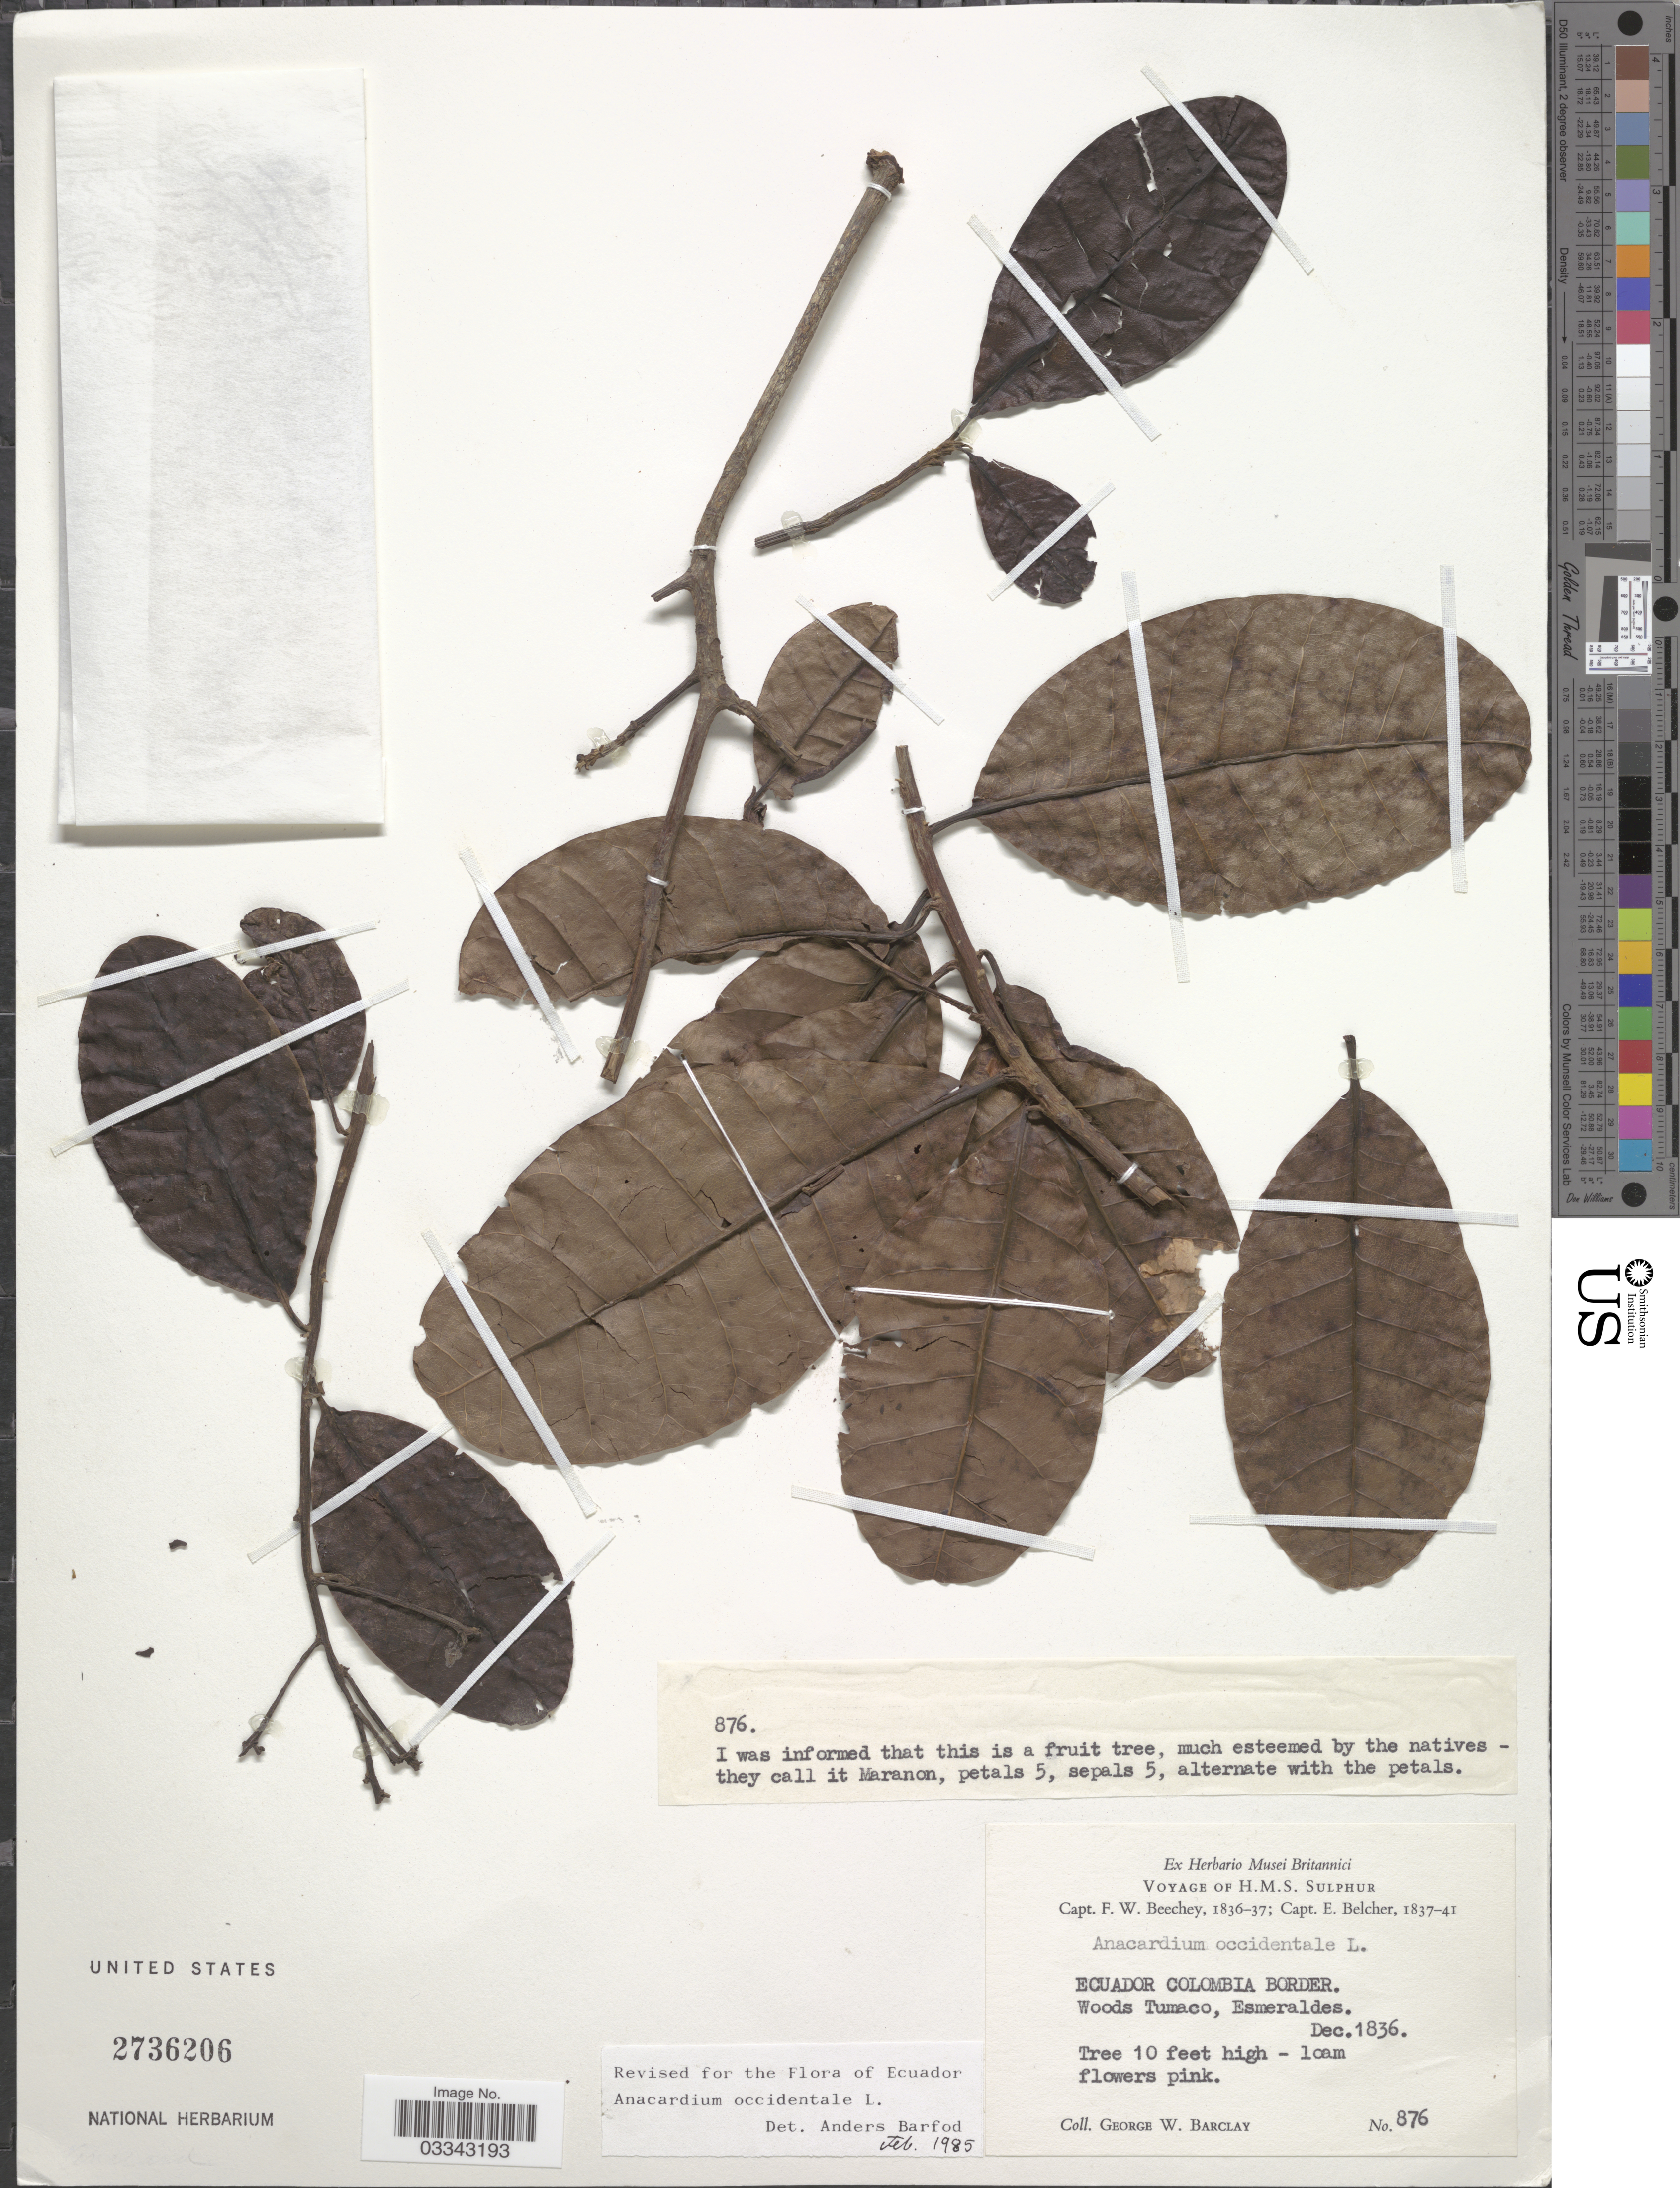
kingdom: Plantae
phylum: Tracheophyta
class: Magnoliopsida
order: Sapindales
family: Anacardiaceae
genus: Anacardium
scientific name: Anacardium occidentale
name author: L.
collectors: G. W. Barclay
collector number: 876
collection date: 1836-12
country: Ecuador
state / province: Esmeraldas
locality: Colombia Border. woods Tumaco.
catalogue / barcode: US 2736206